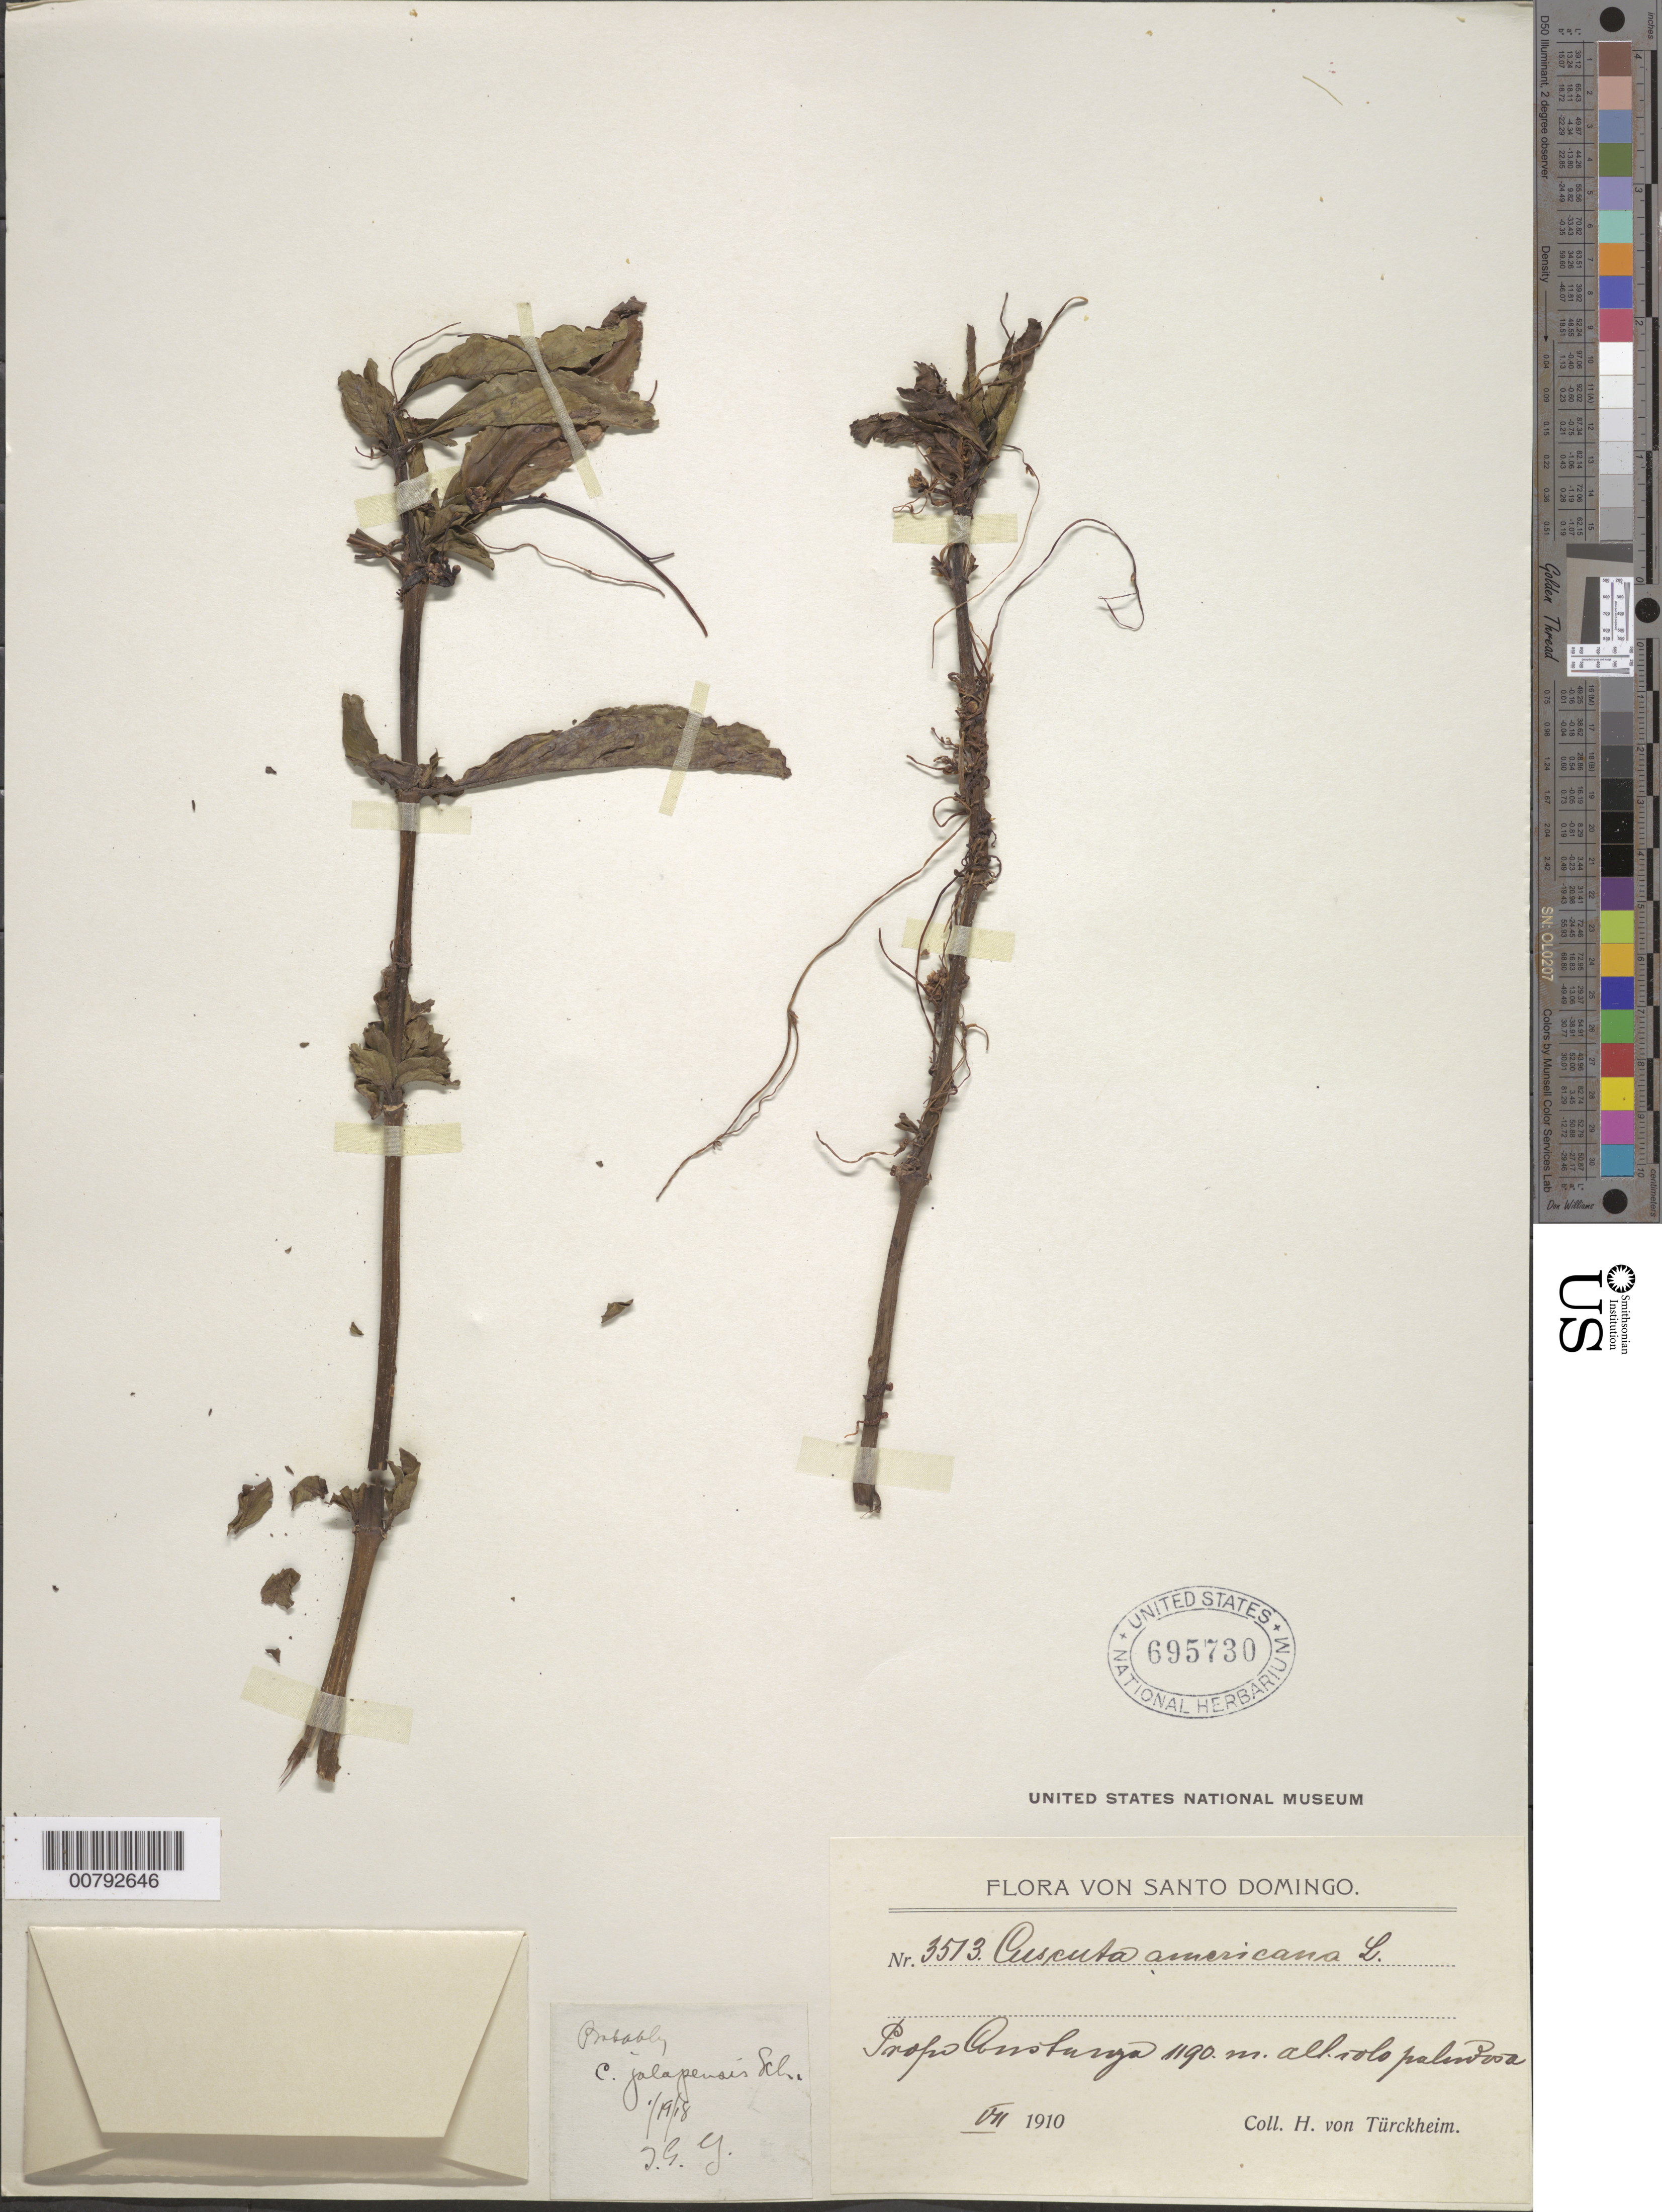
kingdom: Plantae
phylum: Tracheophyta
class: Magnoliopsida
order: Solanales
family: Convolvulaceae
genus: Cuscuta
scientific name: Cuscuta jalapensis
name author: Schltdl.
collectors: H. von Türckheim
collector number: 3513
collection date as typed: Jul 1910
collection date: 1910-07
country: Dominican Republic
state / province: La Vega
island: Hispaniola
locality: Propr Constanza.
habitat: "albiolo paludosa"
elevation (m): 1190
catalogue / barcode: US 695730